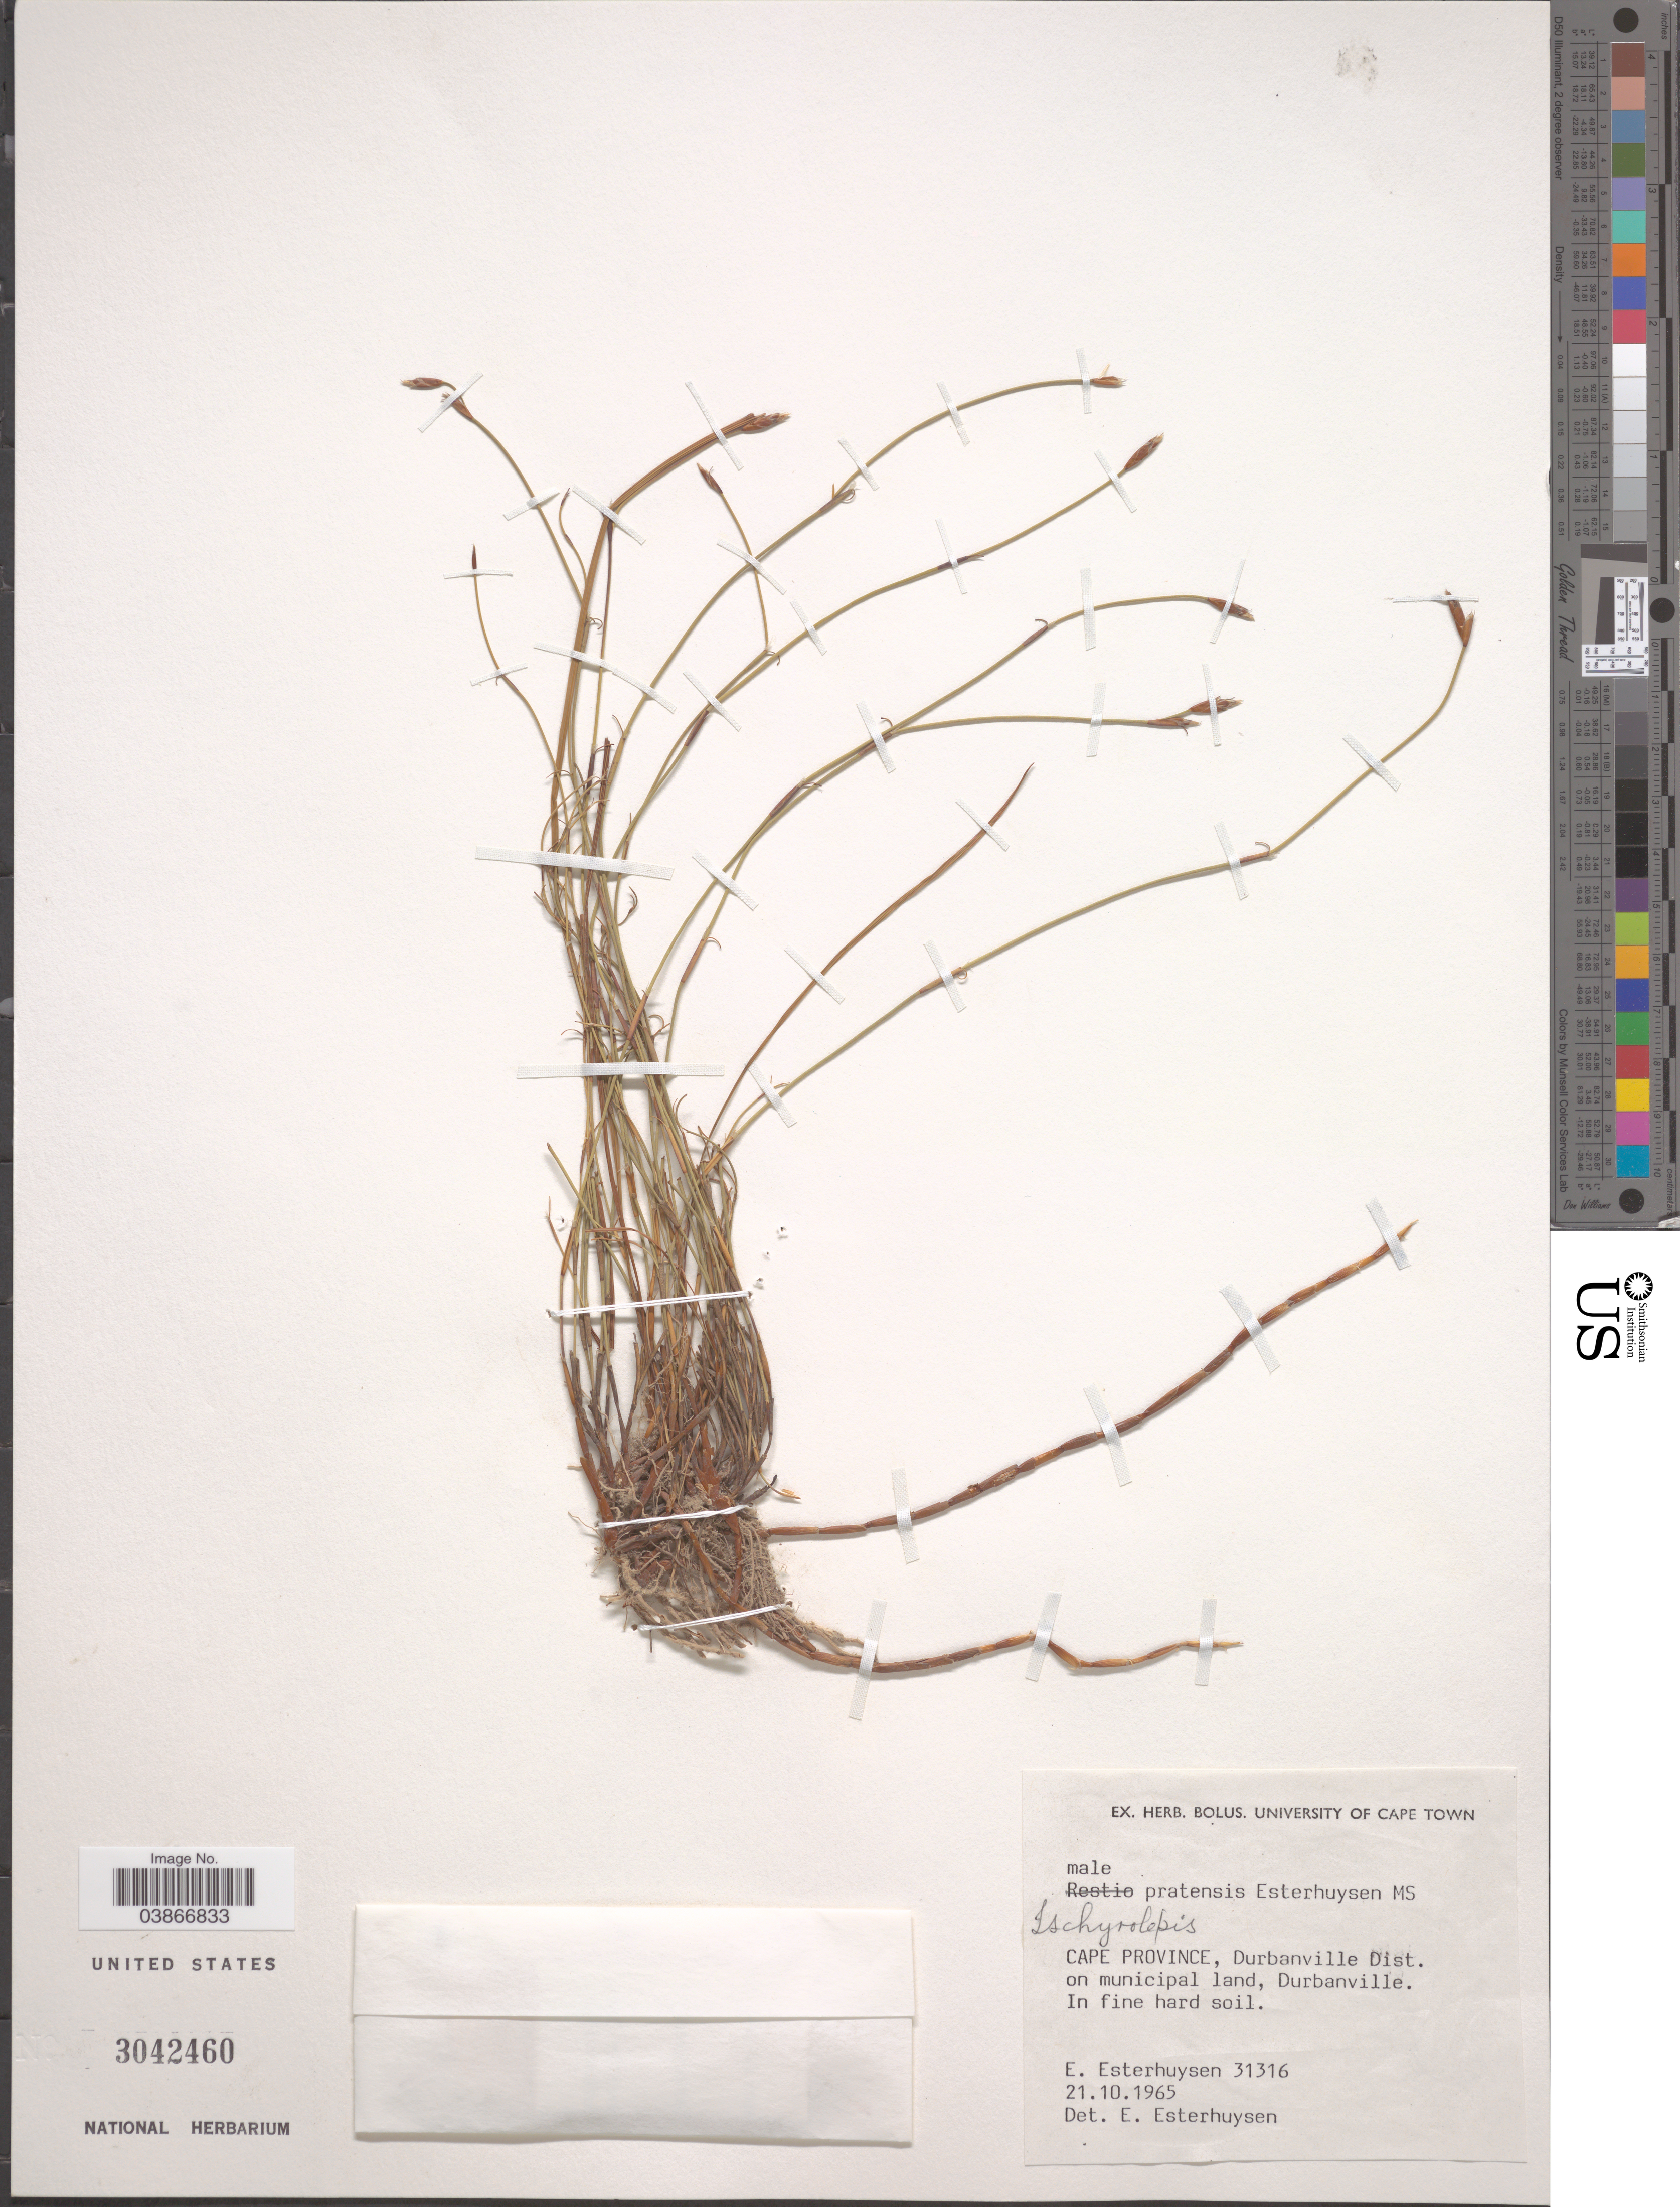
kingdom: Plantae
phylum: Tracheophyta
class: Liliopsida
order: Poales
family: Restionaceae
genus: Restio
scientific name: Restio pratensis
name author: (Esterh.) H.P. Linder & C.R. Hardy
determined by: Strong, Mark T., (BOT), Smithsonian Institution - National Museum of Natural History (UNITED STATES)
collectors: E. E. Esterhuysen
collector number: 31316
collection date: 1965-10-21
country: South Africa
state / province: Western Cape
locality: Durbanville Dist. on municipal land, Durbanville.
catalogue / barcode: US 3042460